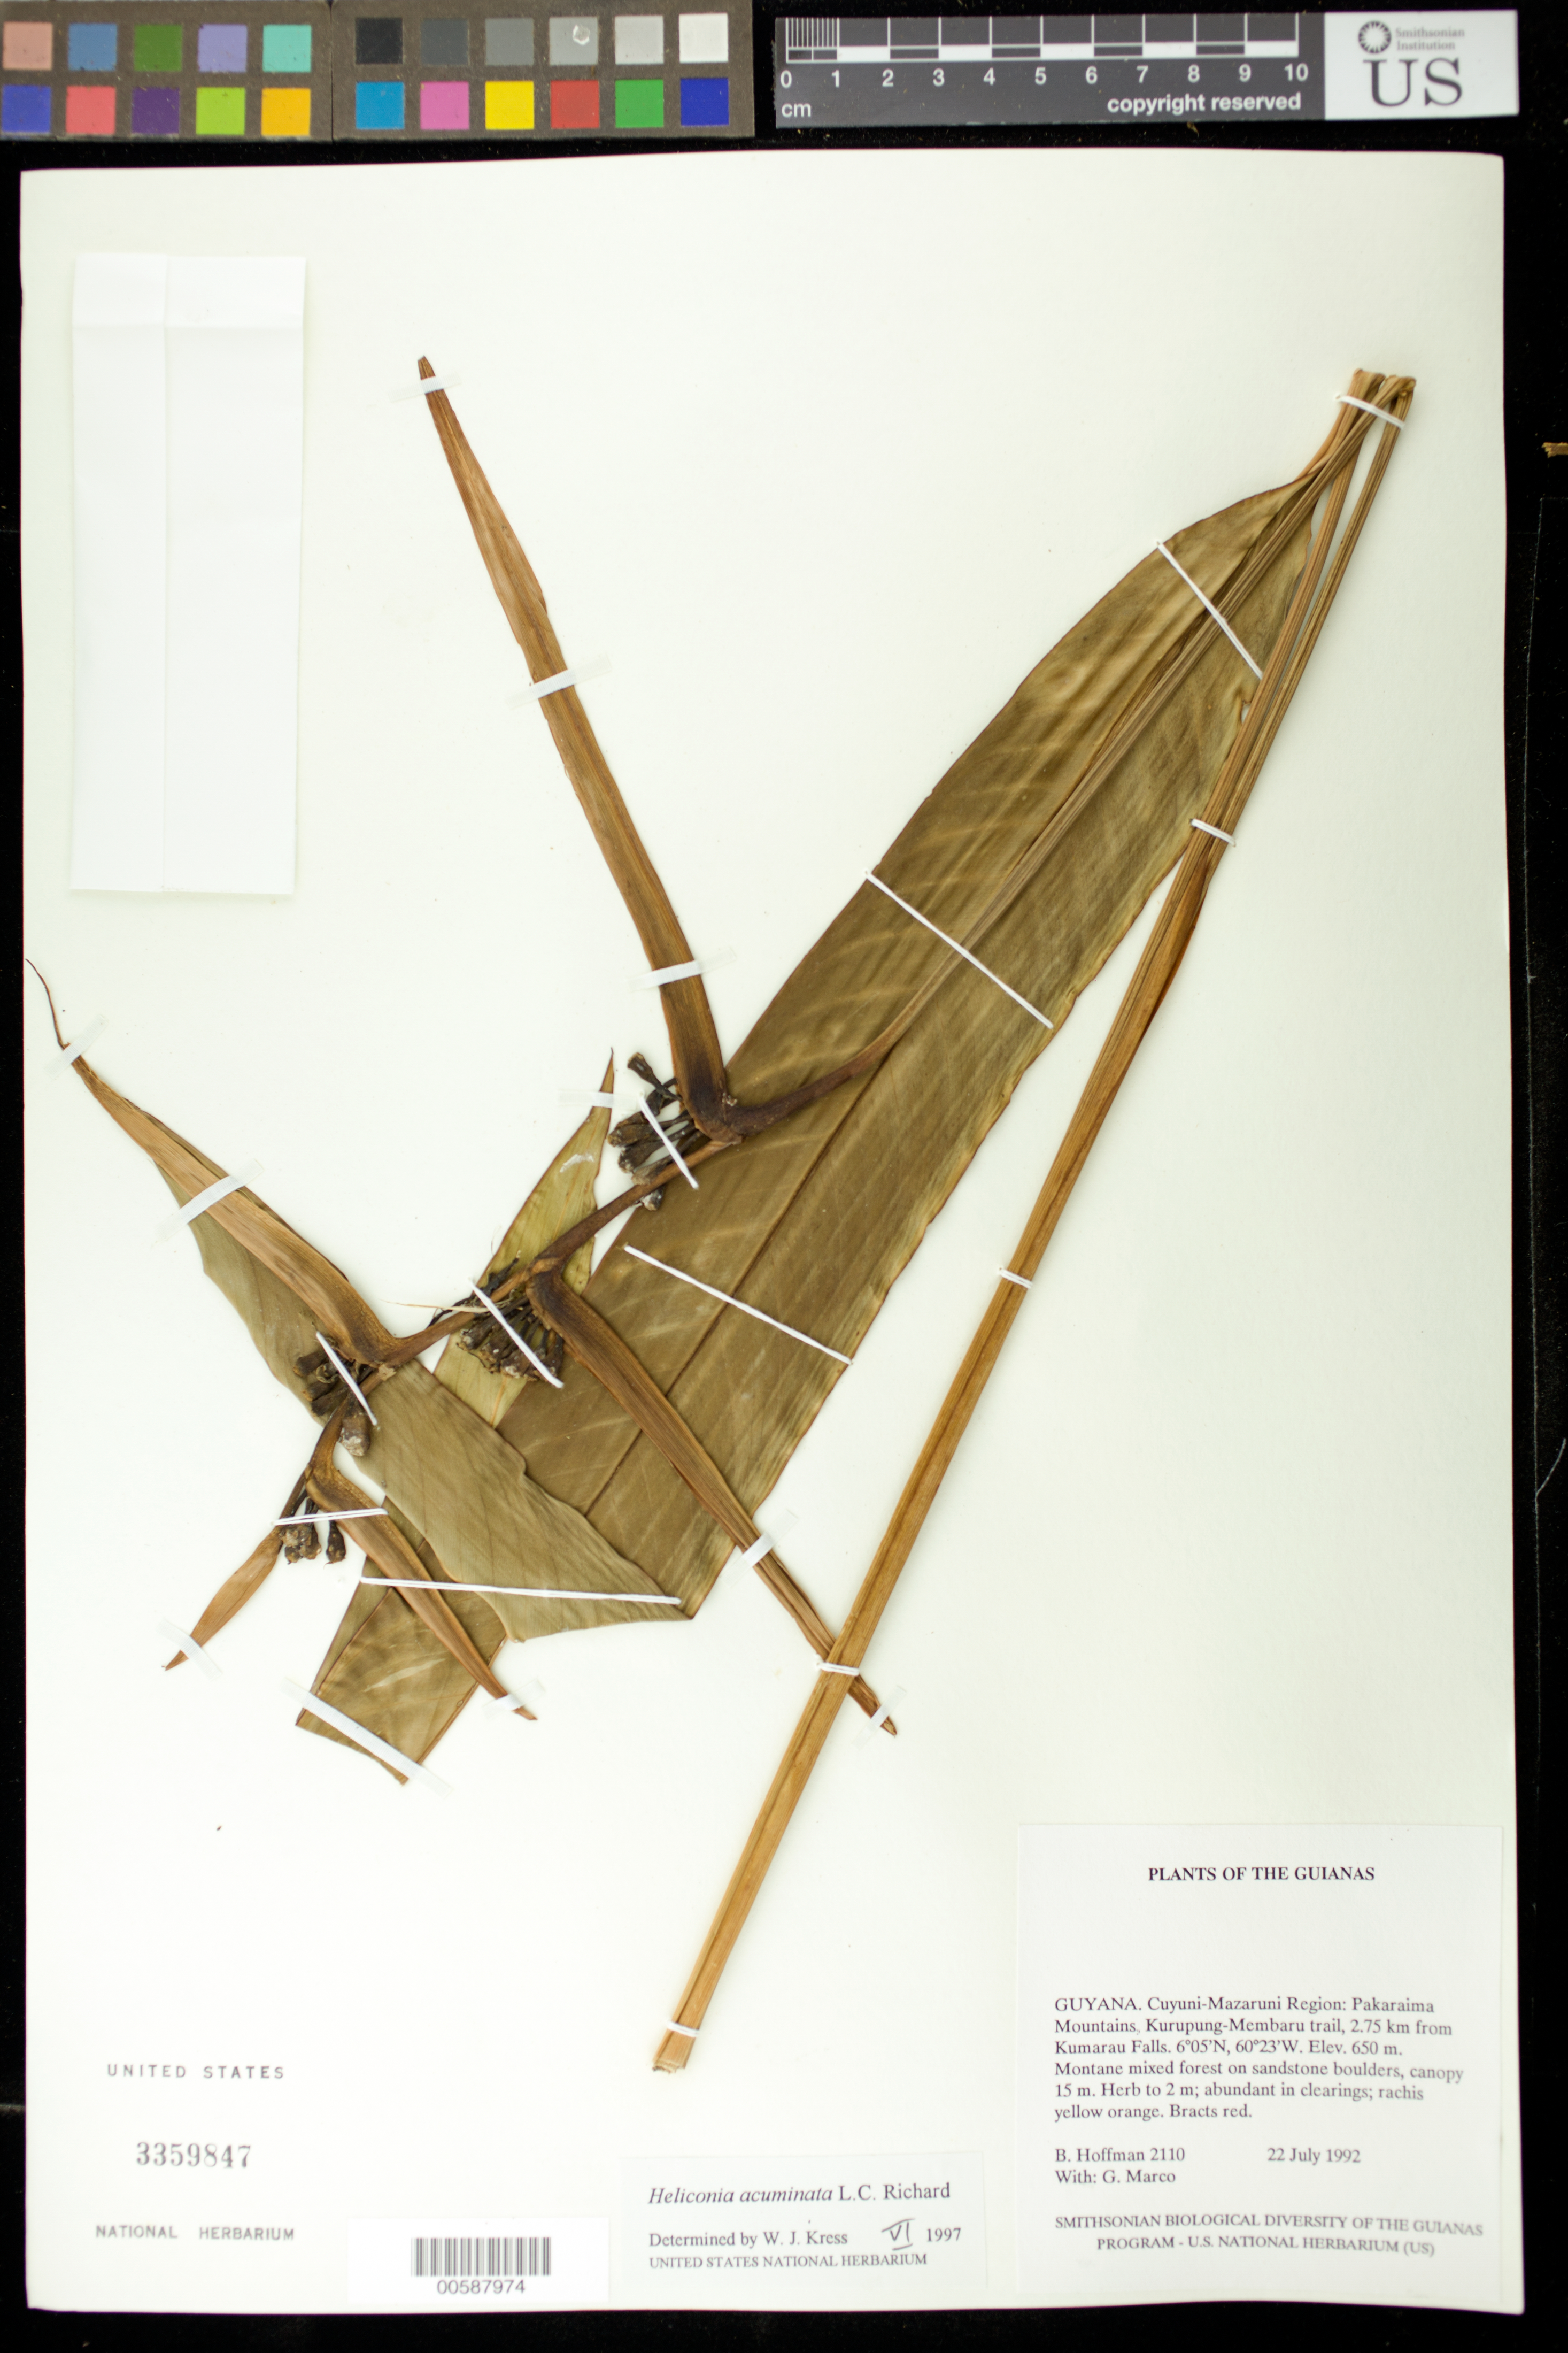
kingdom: Plantae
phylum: Tracheophyta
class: Liliopsida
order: Zingiberales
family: Heliconiaceae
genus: Heliconia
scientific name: Heliconia acuminata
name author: A. Rich.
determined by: Kress, W. J., (US), Smithsonian Institution - National Museum of Natural History (UNITED STATES)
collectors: B. Hoffman & G. Marco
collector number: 2110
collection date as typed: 22 July 1992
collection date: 1992-07-22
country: Guyana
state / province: Cuyuni-Mazaruni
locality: Pakaraima Mountains, Kurupung-Membaru trail, 2.75 km WSW from Kumarau Falls on Kurupung River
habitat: Montane mixed forest on sandstone boulders, canopy 15 m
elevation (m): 650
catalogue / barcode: US 3359847